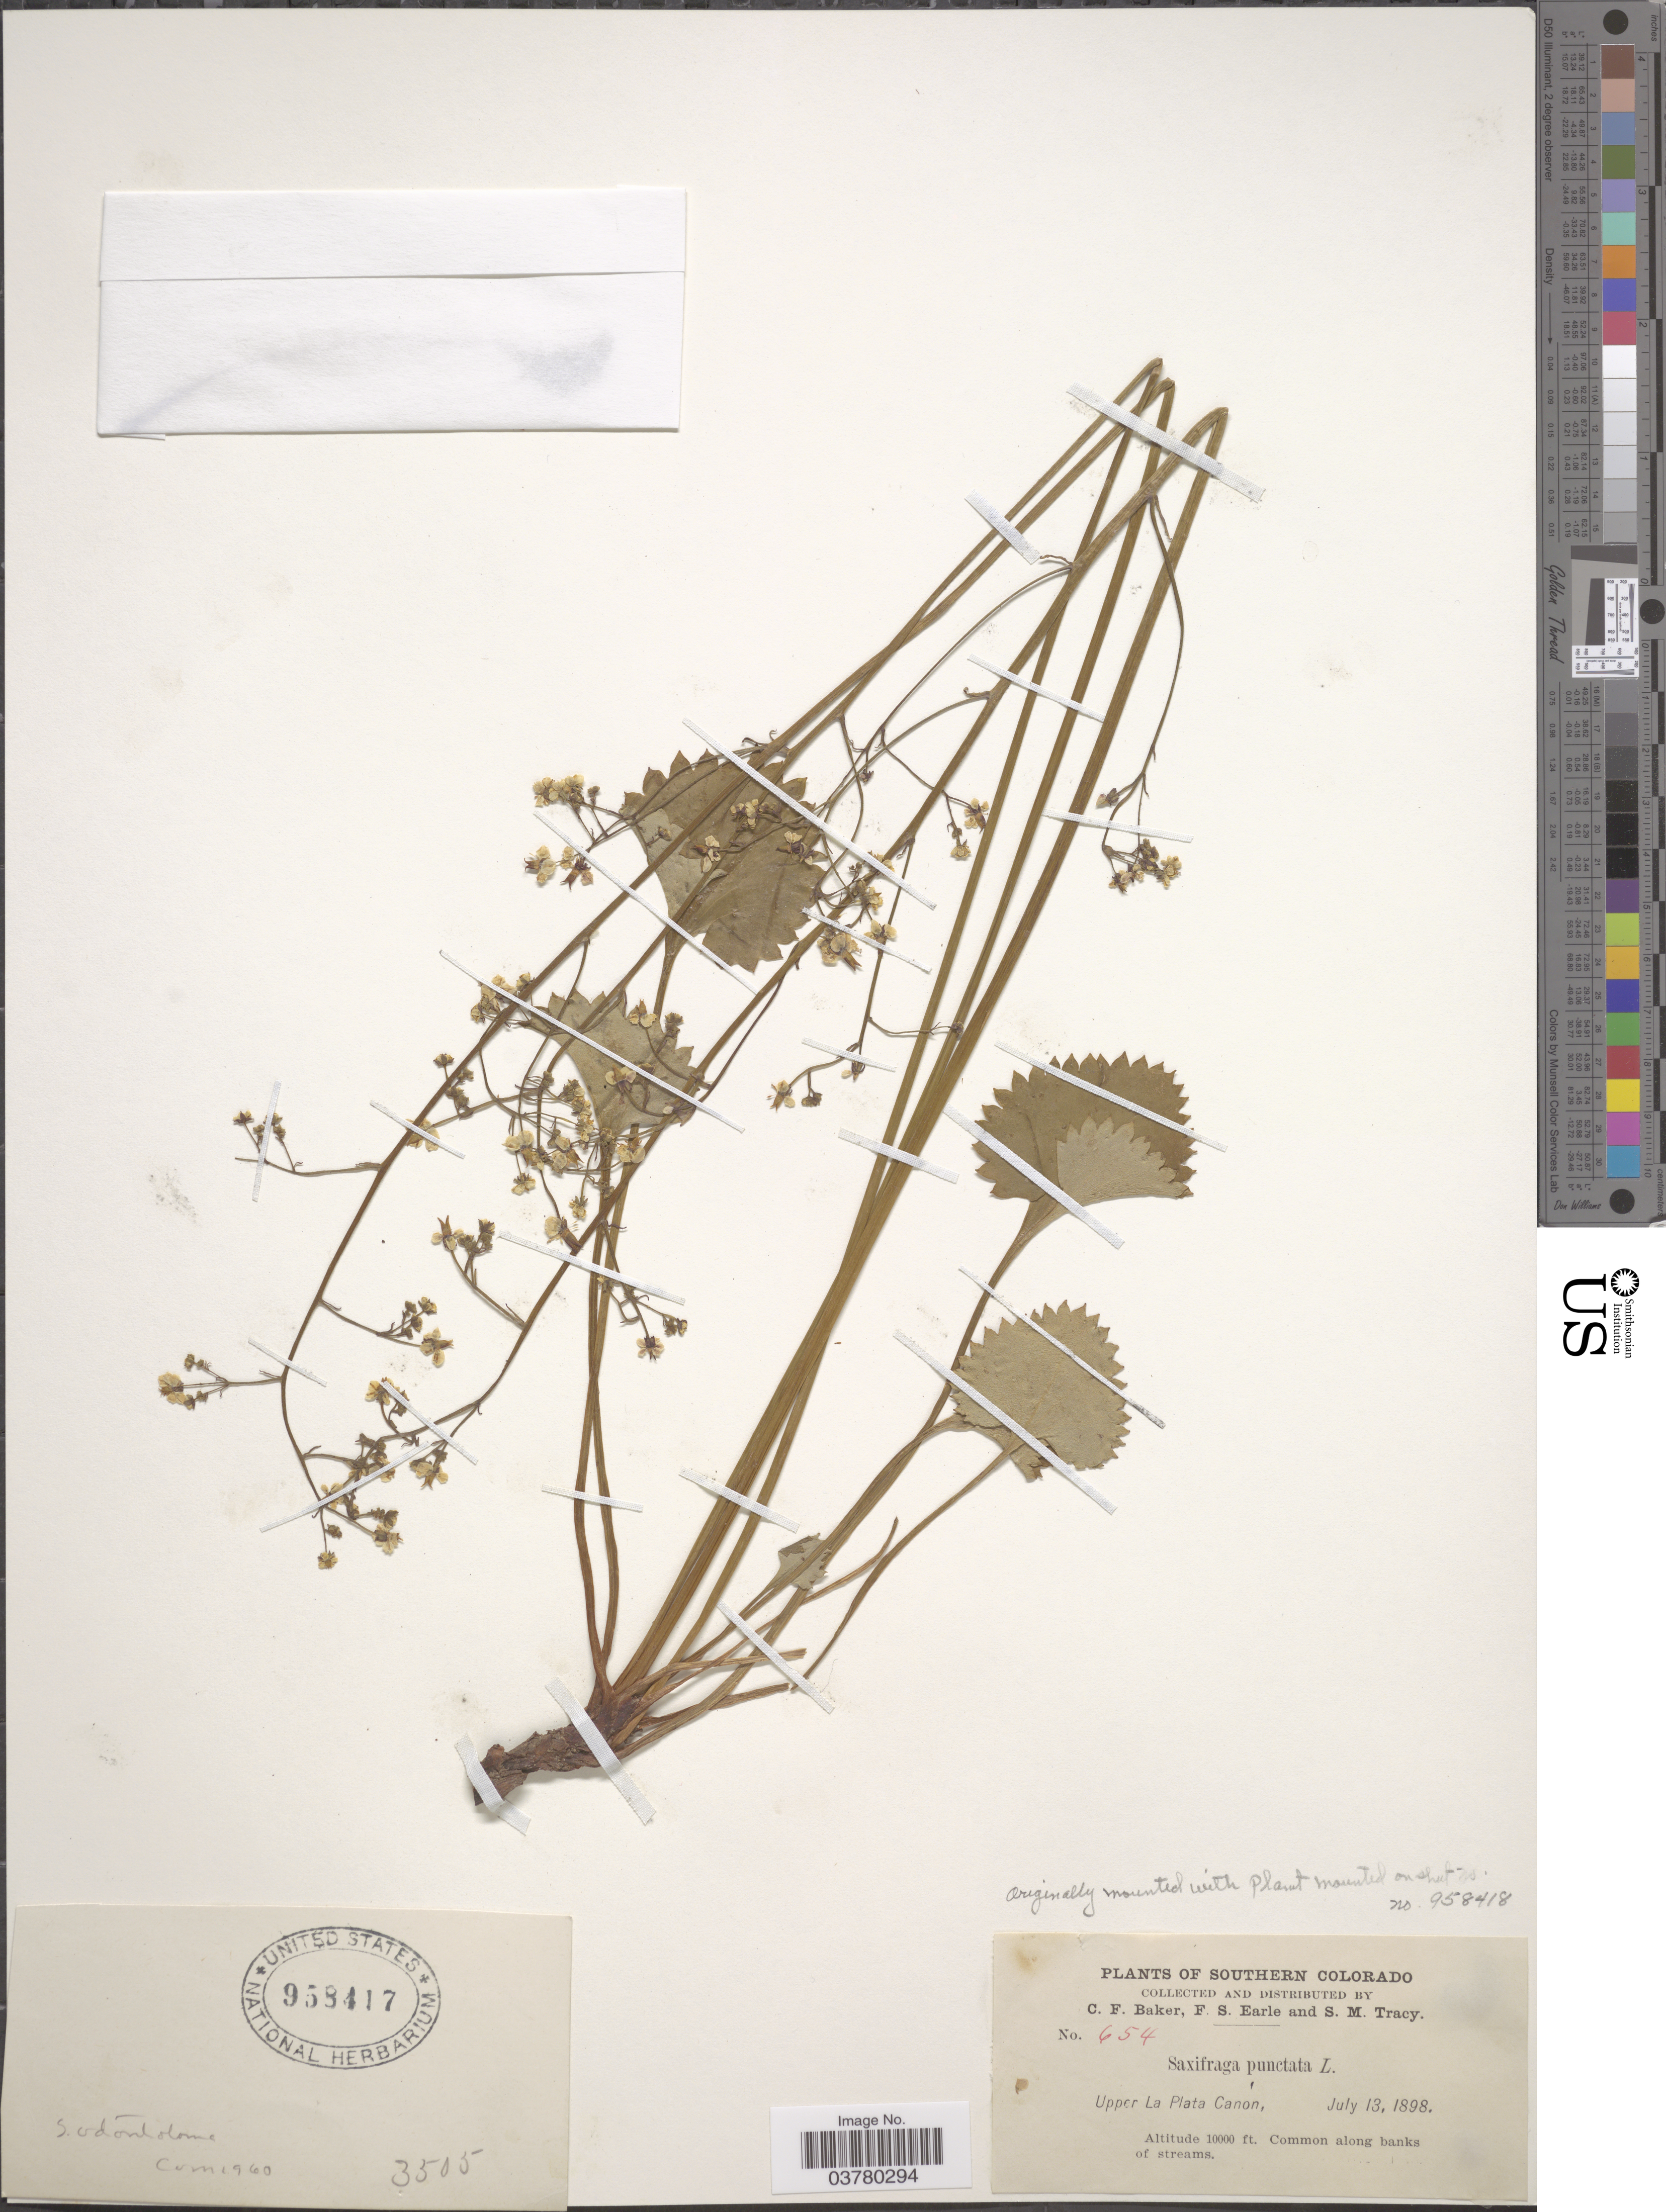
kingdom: Plantae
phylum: Tracheophyta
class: Magnoliopsida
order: Saxifragales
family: Saxifragaceae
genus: Micranthes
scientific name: Micranthes odontoloma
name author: (Piper) A. Heller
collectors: C. F. Baker, F. S. Earle & S. M. Tracy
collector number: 654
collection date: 1898-07-13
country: United States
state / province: Colorado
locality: Southern Colorado. Upper La Plata Canon.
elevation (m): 3048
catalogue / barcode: US 958417